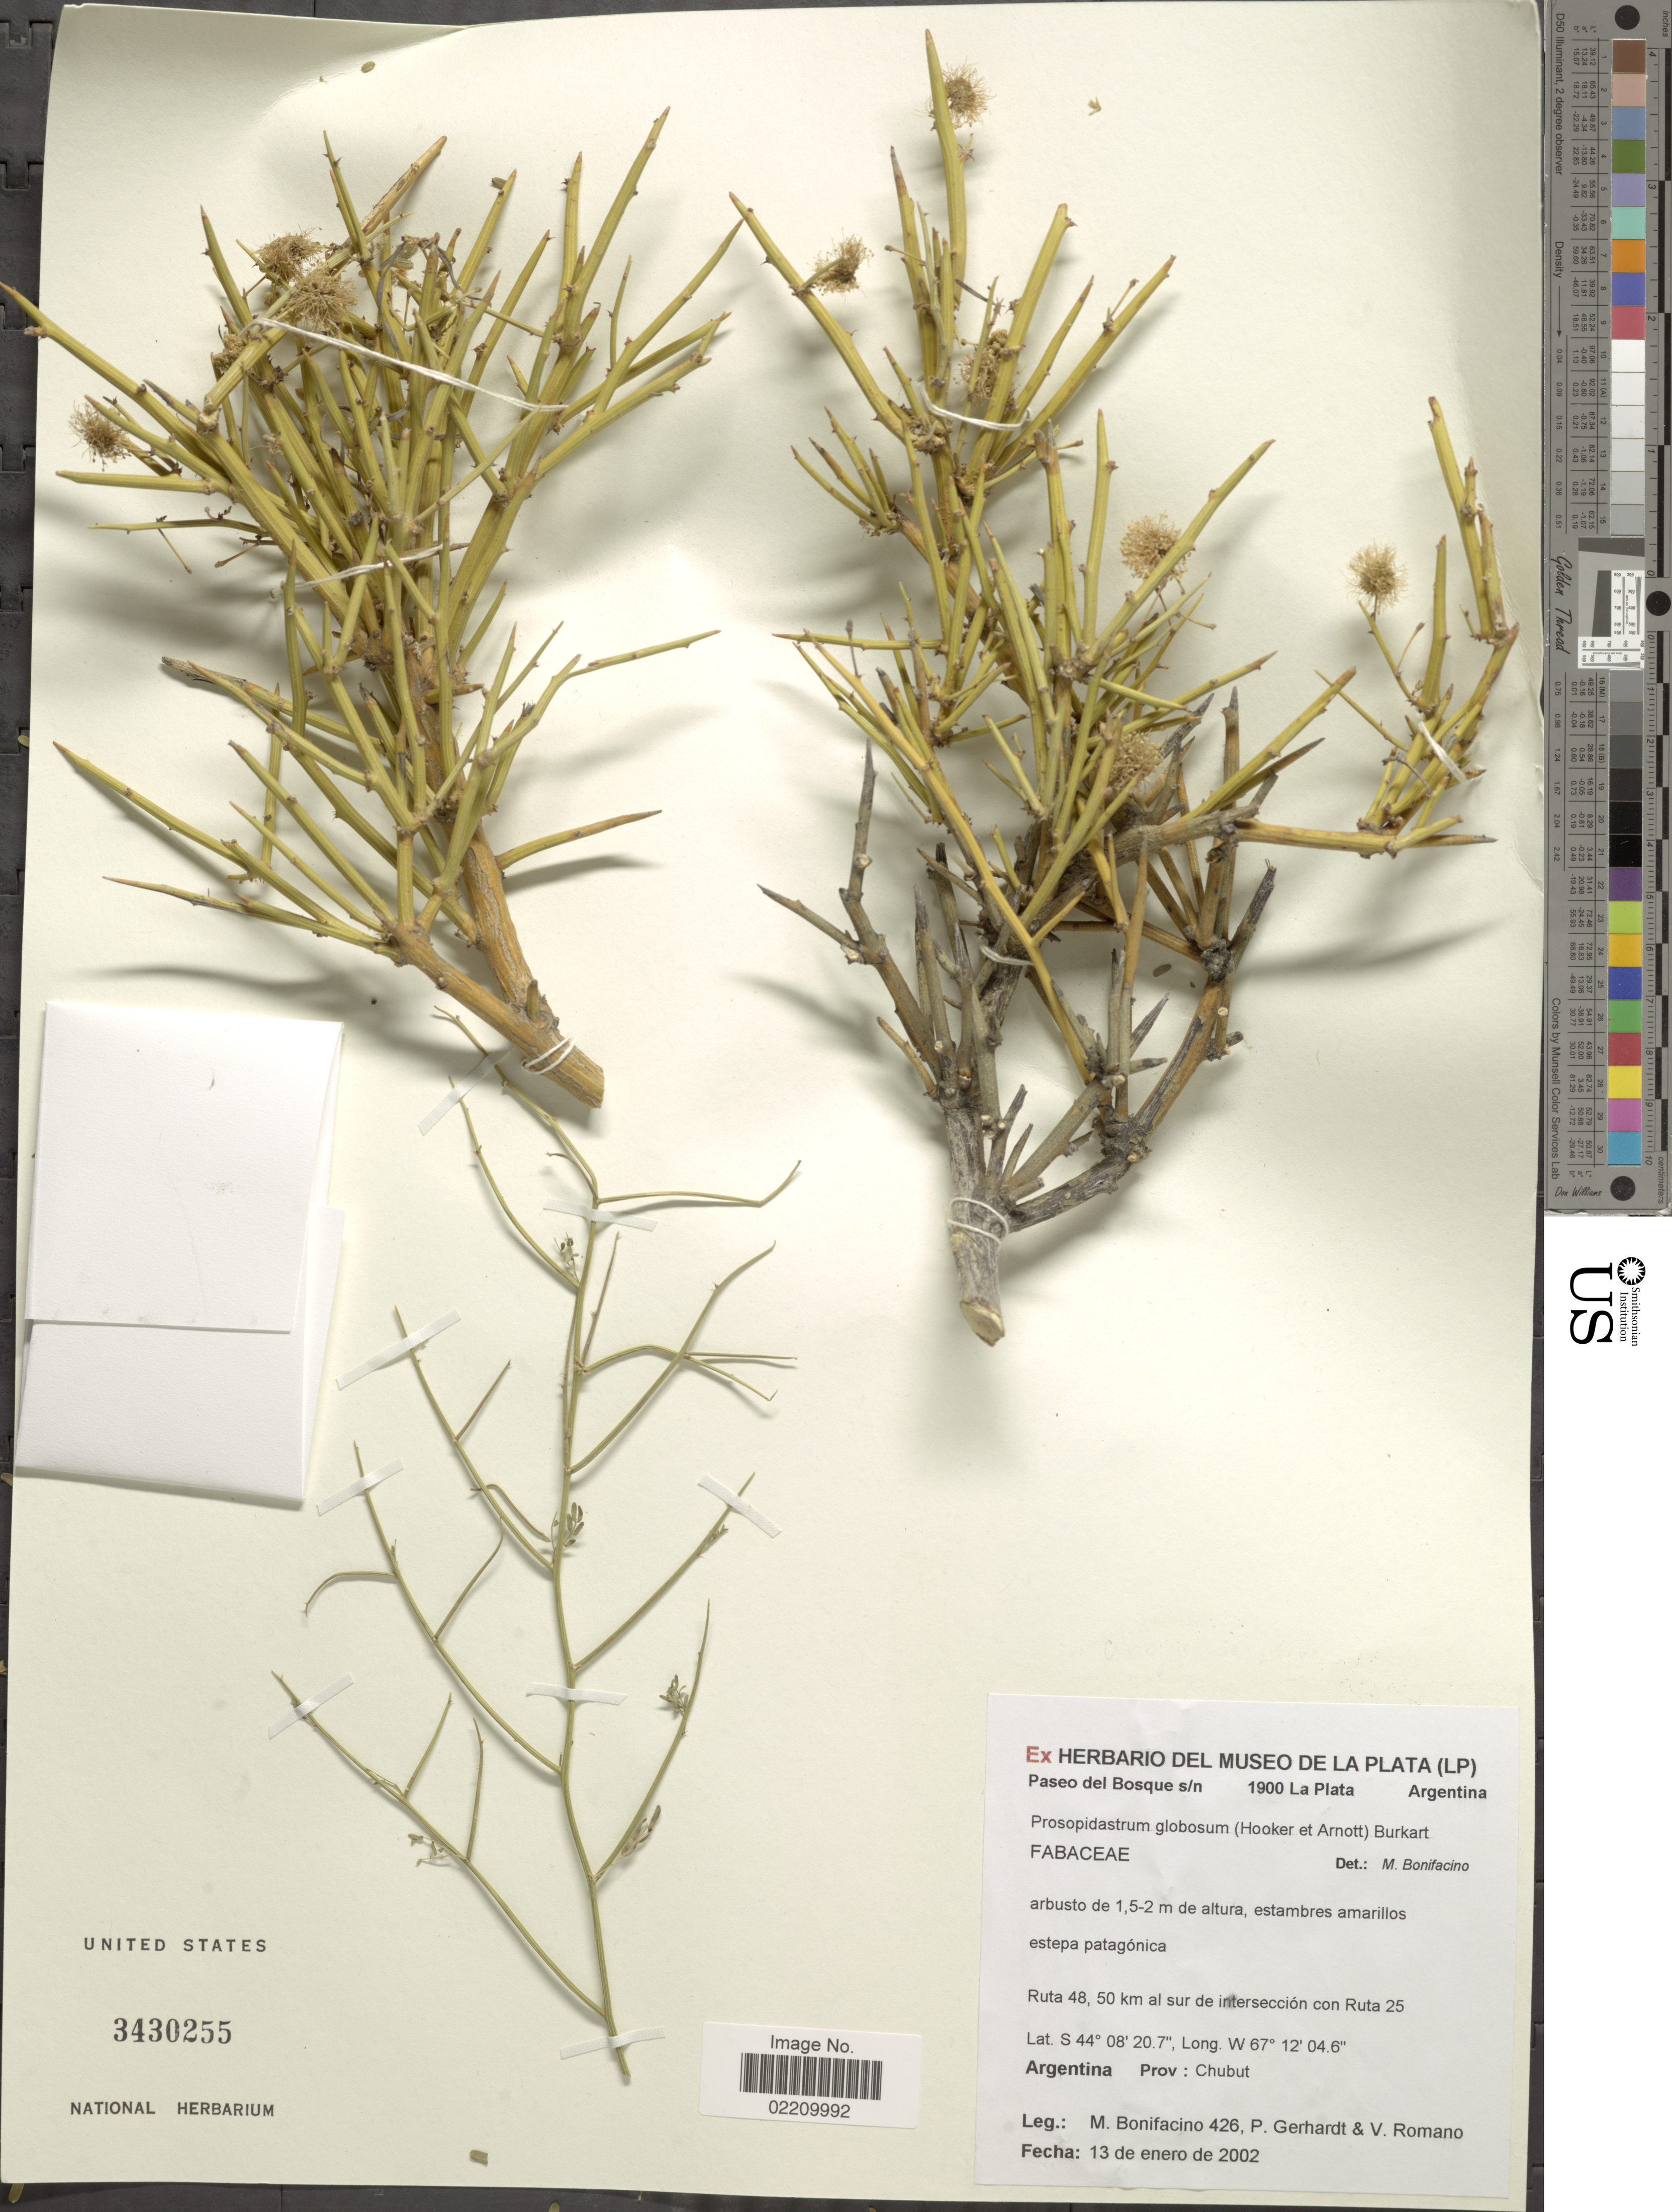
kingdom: Plantae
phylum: Tracheophyta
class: Magnoliopsida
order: Fabales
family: Fabaceae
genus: Prosopidastrum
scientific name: Prosopidastrum striatum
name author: (Benth.) R.A. Palacios & Hoc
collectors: M. Bonifacino, P. Gerhardt & V. Romano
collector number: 0426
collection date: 2002-01-13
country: Argentina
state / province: Chubut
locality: La Plata, Ruta 48, 50 km al sur de intersection con Ruta 25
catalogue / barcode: US 3430255